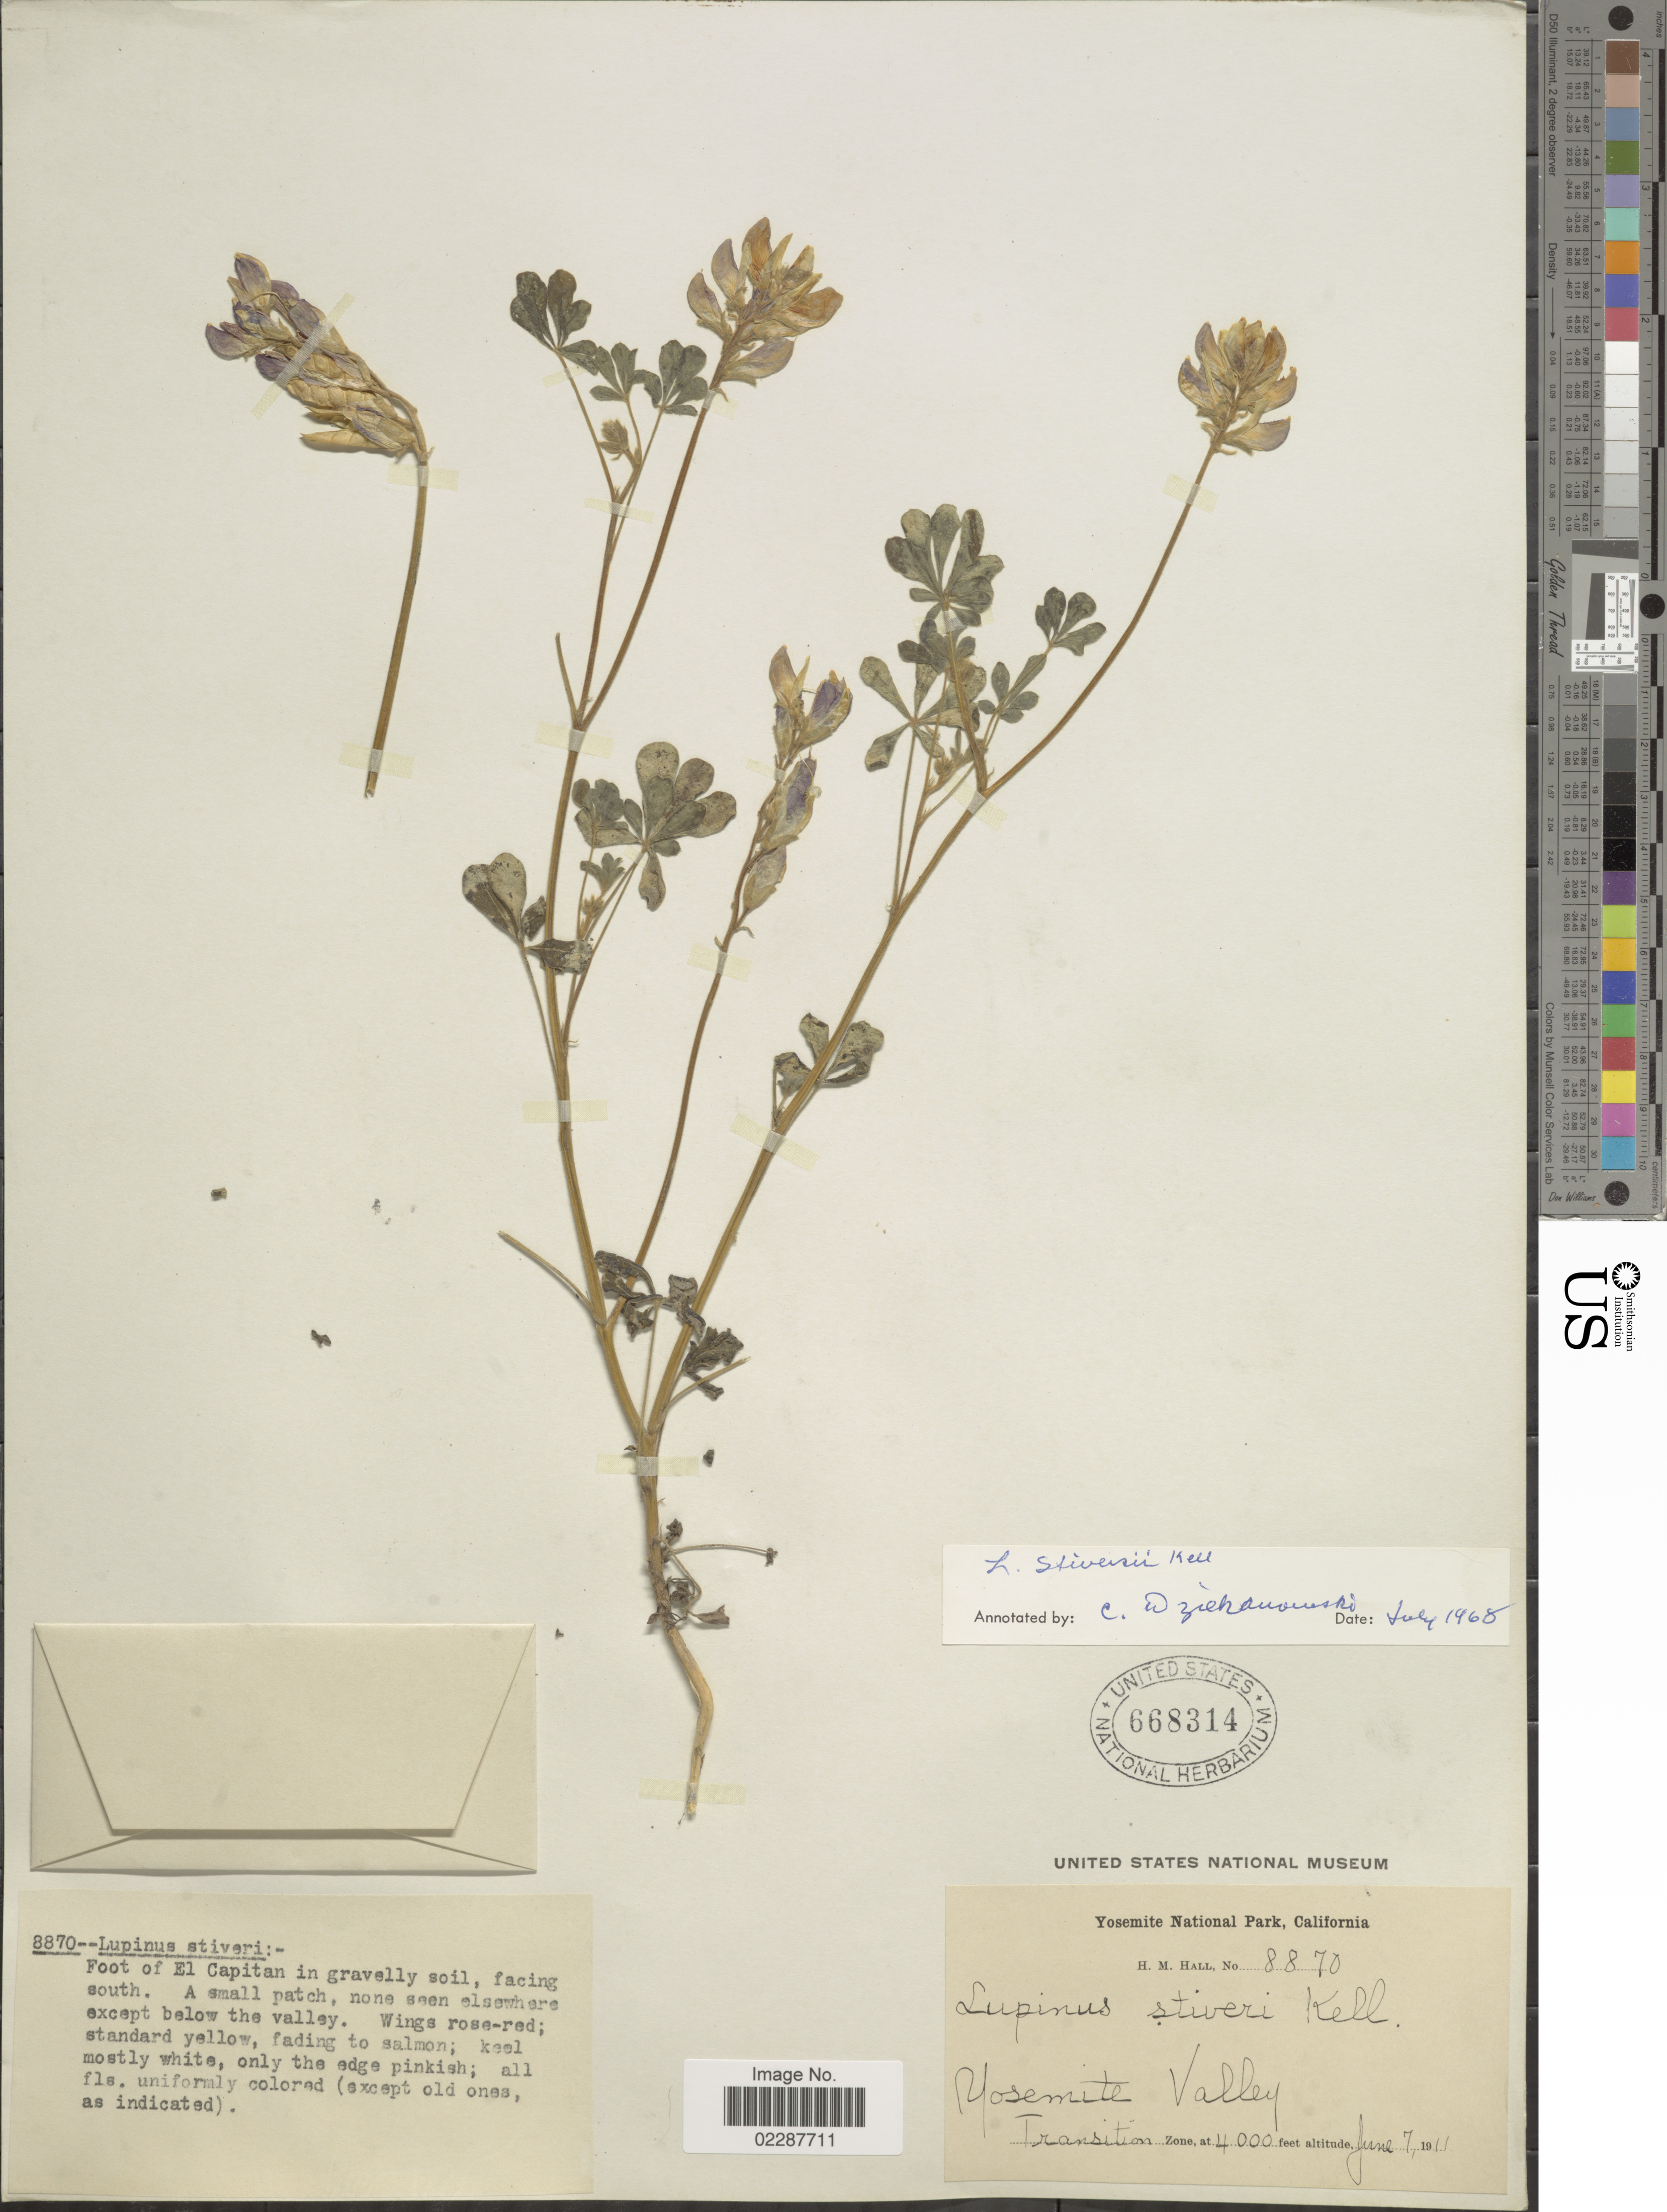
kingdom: Plantae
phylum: Tracheophyta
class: Magnoliopsida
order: Fabales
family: Fabaceae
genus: Lupinus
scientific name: Lupinus stiversii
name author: Kellogg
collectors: H. M. Hall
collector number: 8870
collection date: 1911-06-07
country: United States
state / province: California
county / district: Mariposa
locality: Yosemite National Park, Yosemite Valley, Transition zone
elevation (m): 1219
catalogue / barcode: US 668314